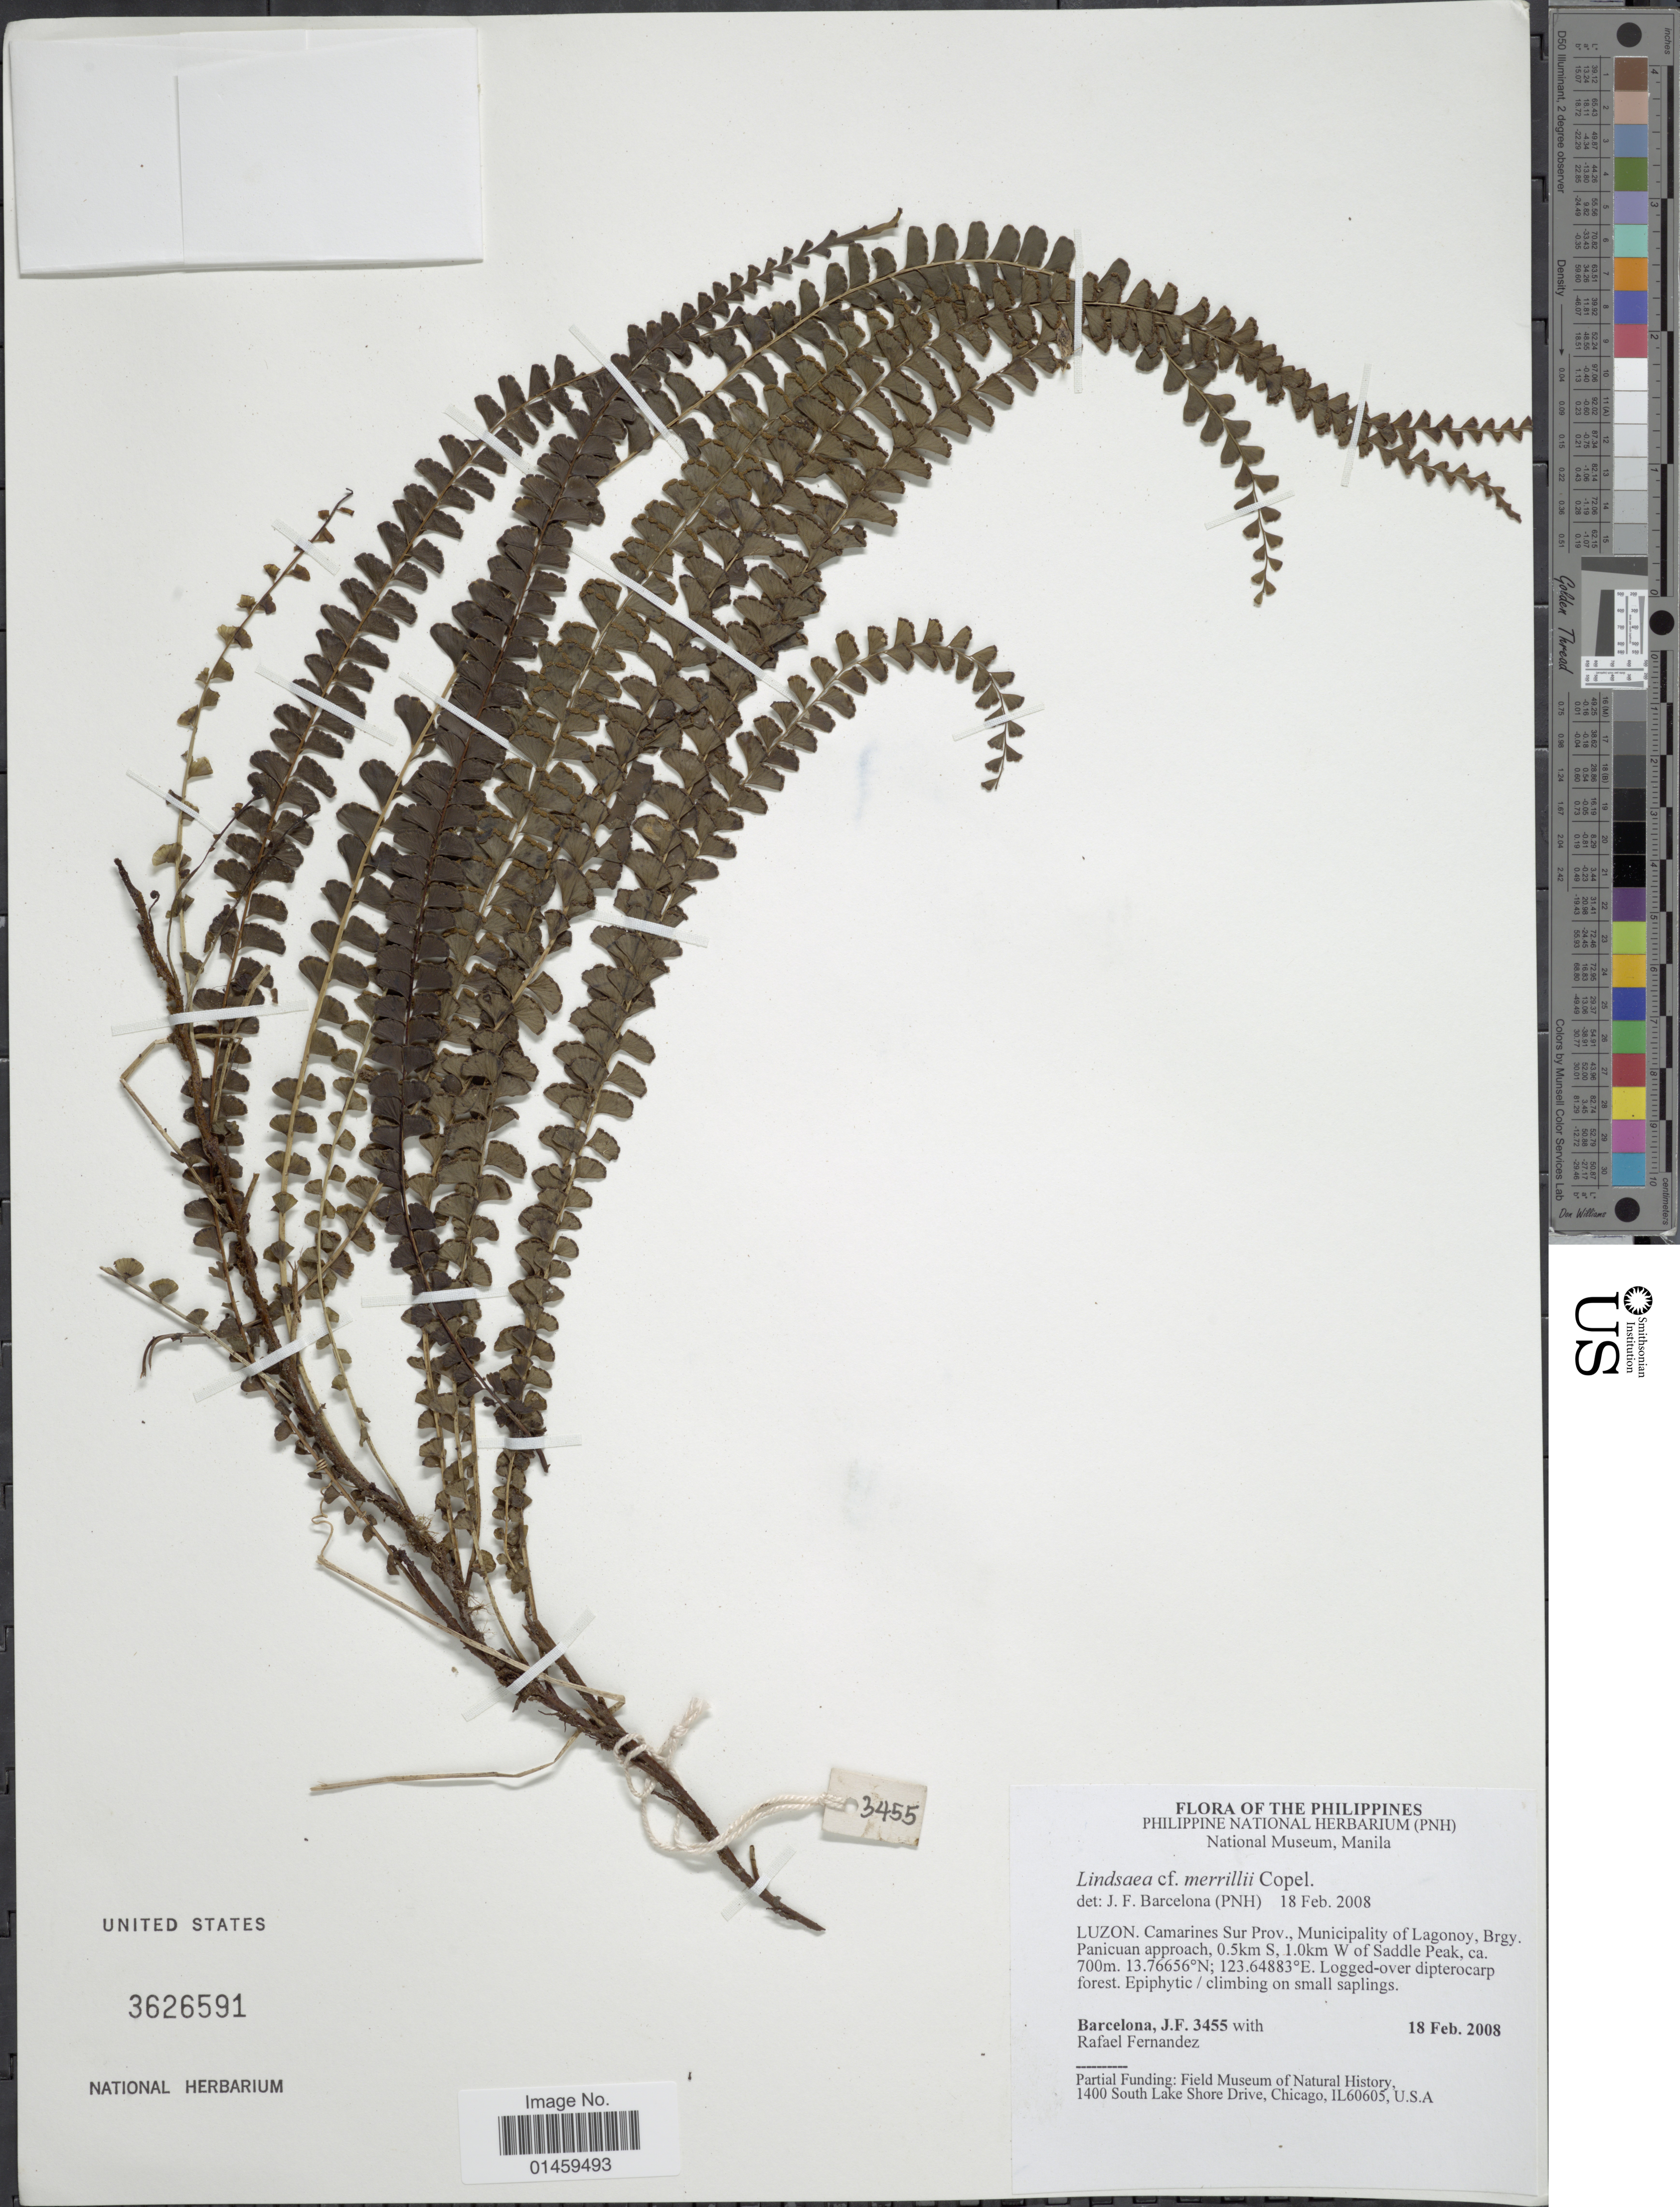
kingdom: Plantae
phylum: Tracheophyta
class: Polypodiopsida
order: Polypodiales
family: Lindsaeaceae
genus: Lindsaea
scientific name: Lindsaea merrillii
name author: Copel. in Perkins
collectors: J. F. Barcelona & R. Fernandez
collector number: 3455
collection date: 2008-02-18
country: Philippines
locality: Luzon. Camarines Sur Prov., Municipality of Lagonoy, Brgy. Panicuan approach, 0.5km S, 1.0km W of Saddle Peak.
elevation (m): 700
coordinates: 13.76656 N, 123.64883 E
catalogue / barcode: US 3626591